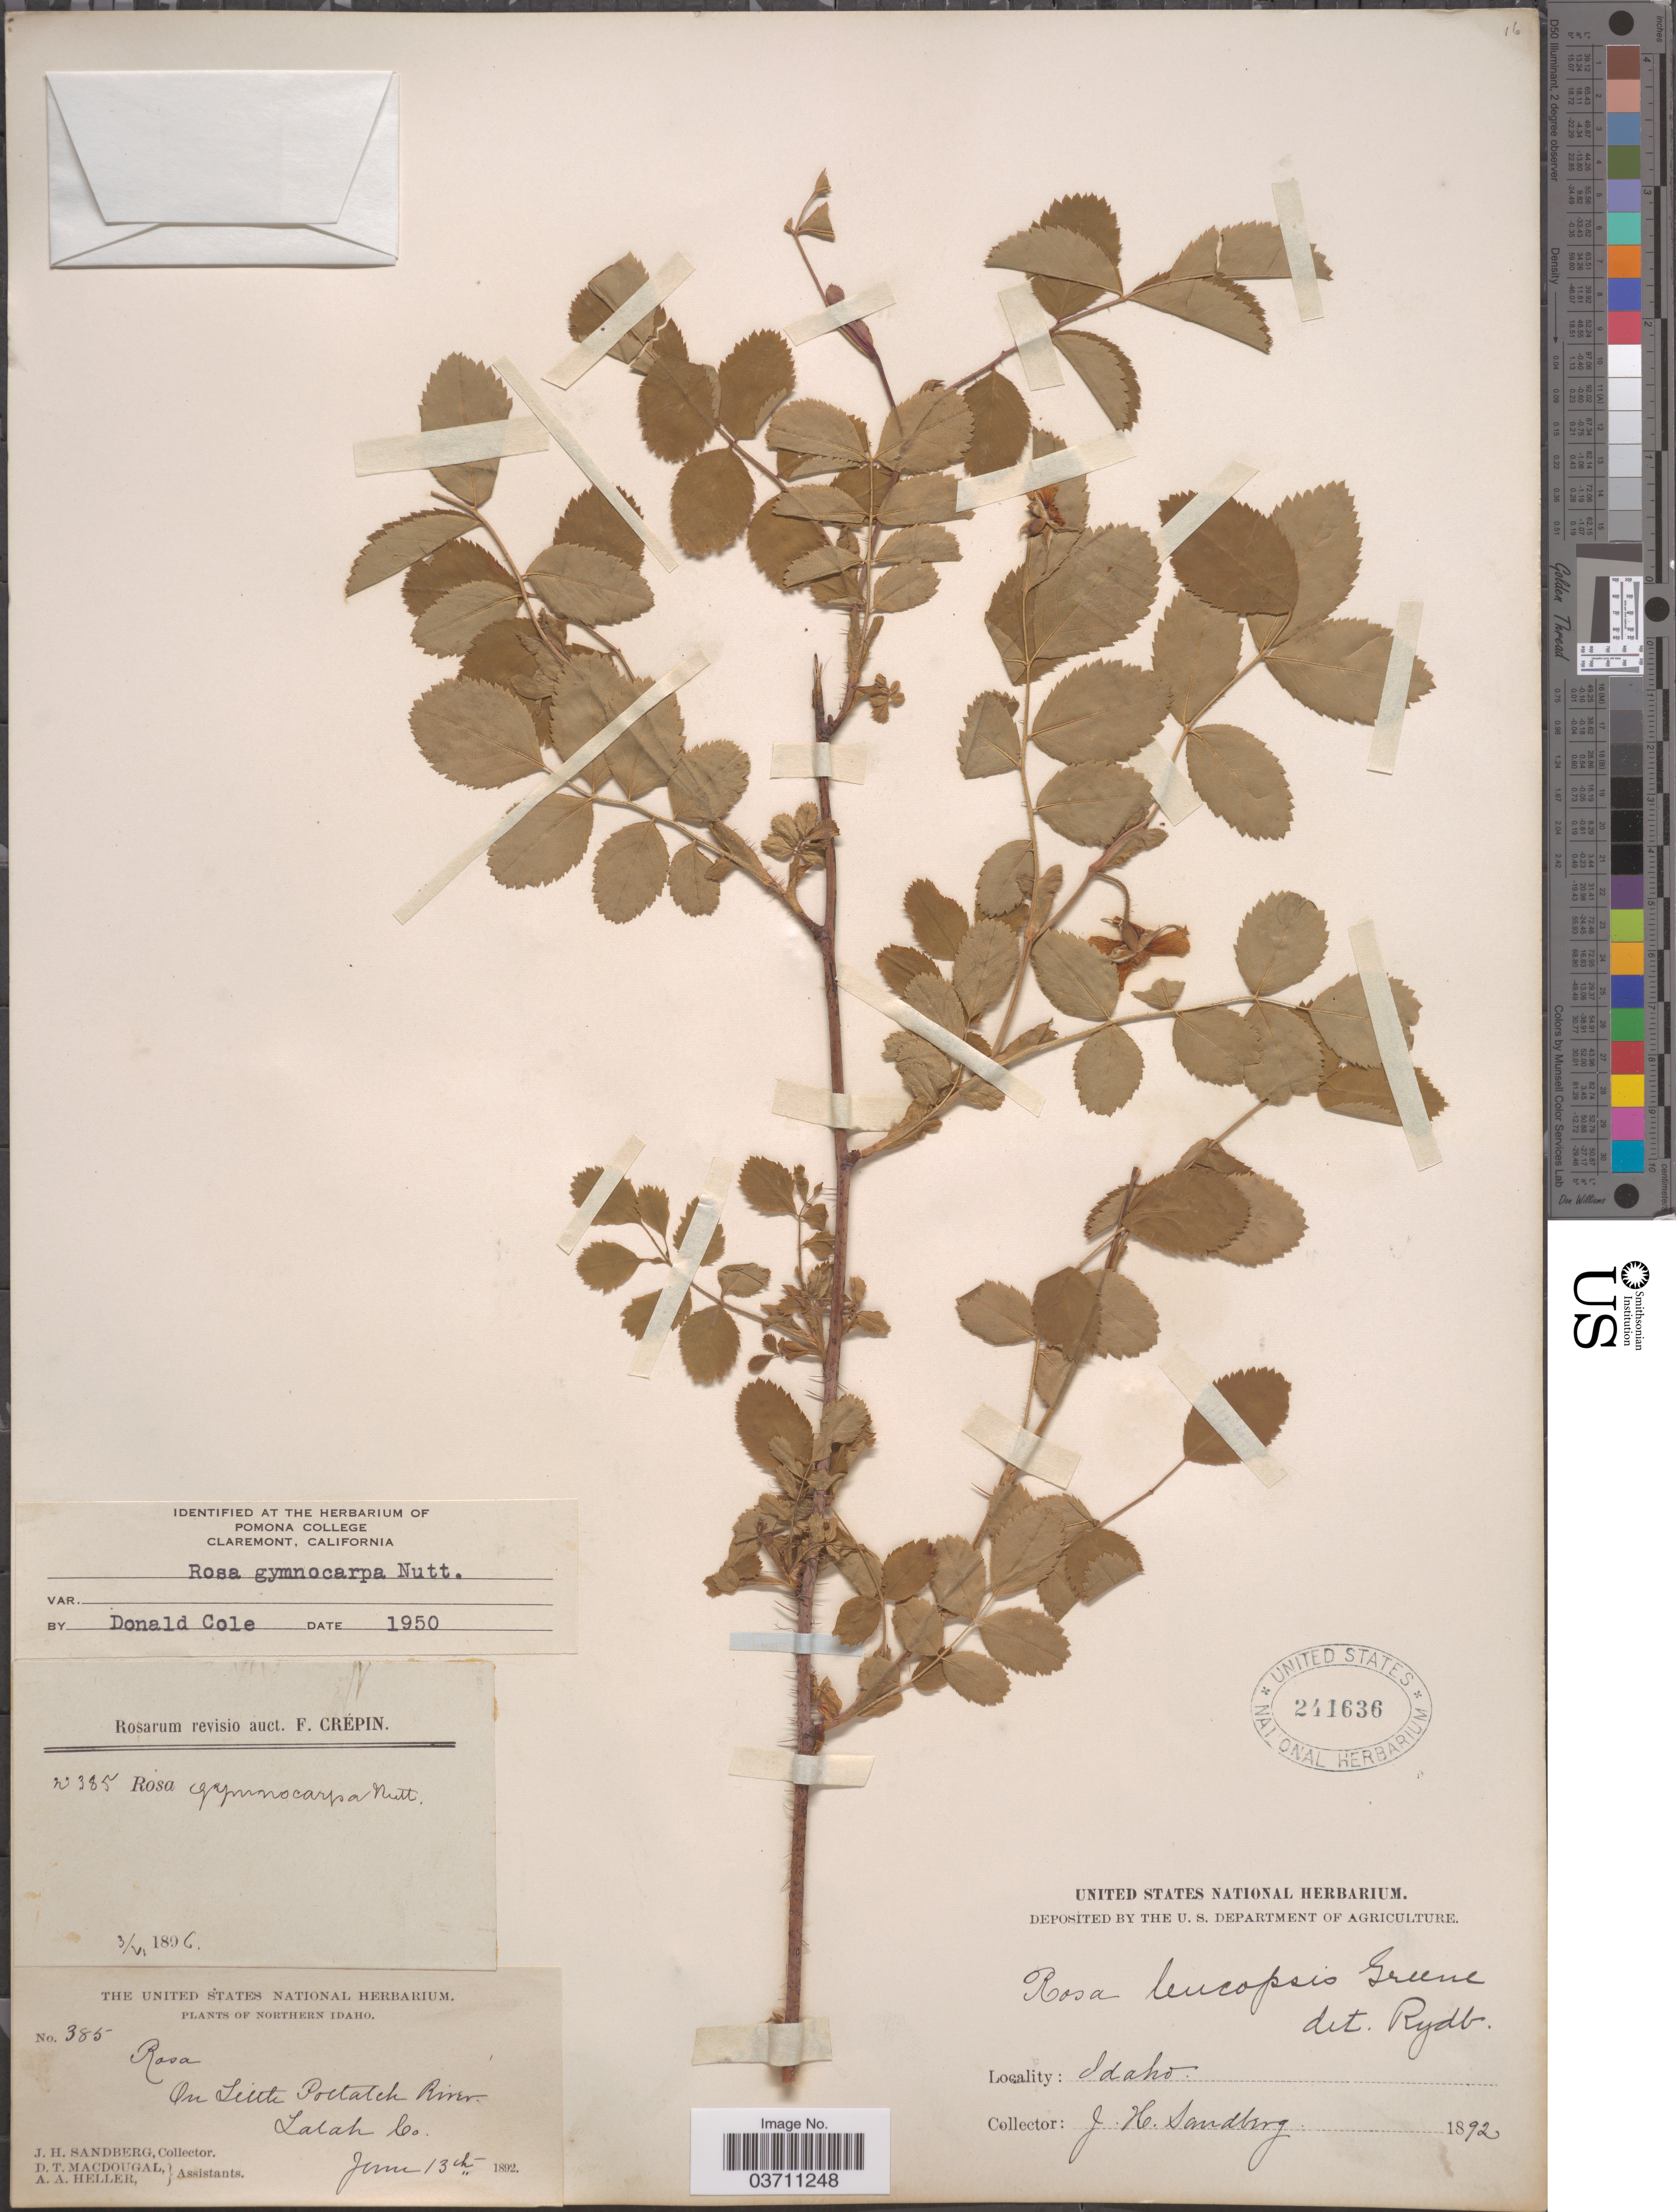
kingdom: Plantae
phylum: Tracheophyta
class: Magnoliopsida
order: Rosales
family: Rosaceae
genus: Rosa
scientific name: Rosa gymnocarpa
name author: Nutt.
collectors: J. H. Sandberg, D. T. MacDougal & A. A. Heller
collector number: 385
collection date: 1892-06-13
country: United States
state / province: Idaho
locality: Northern Idaho. On Little Potlatch River, Latah Co.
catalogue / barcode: US 241636